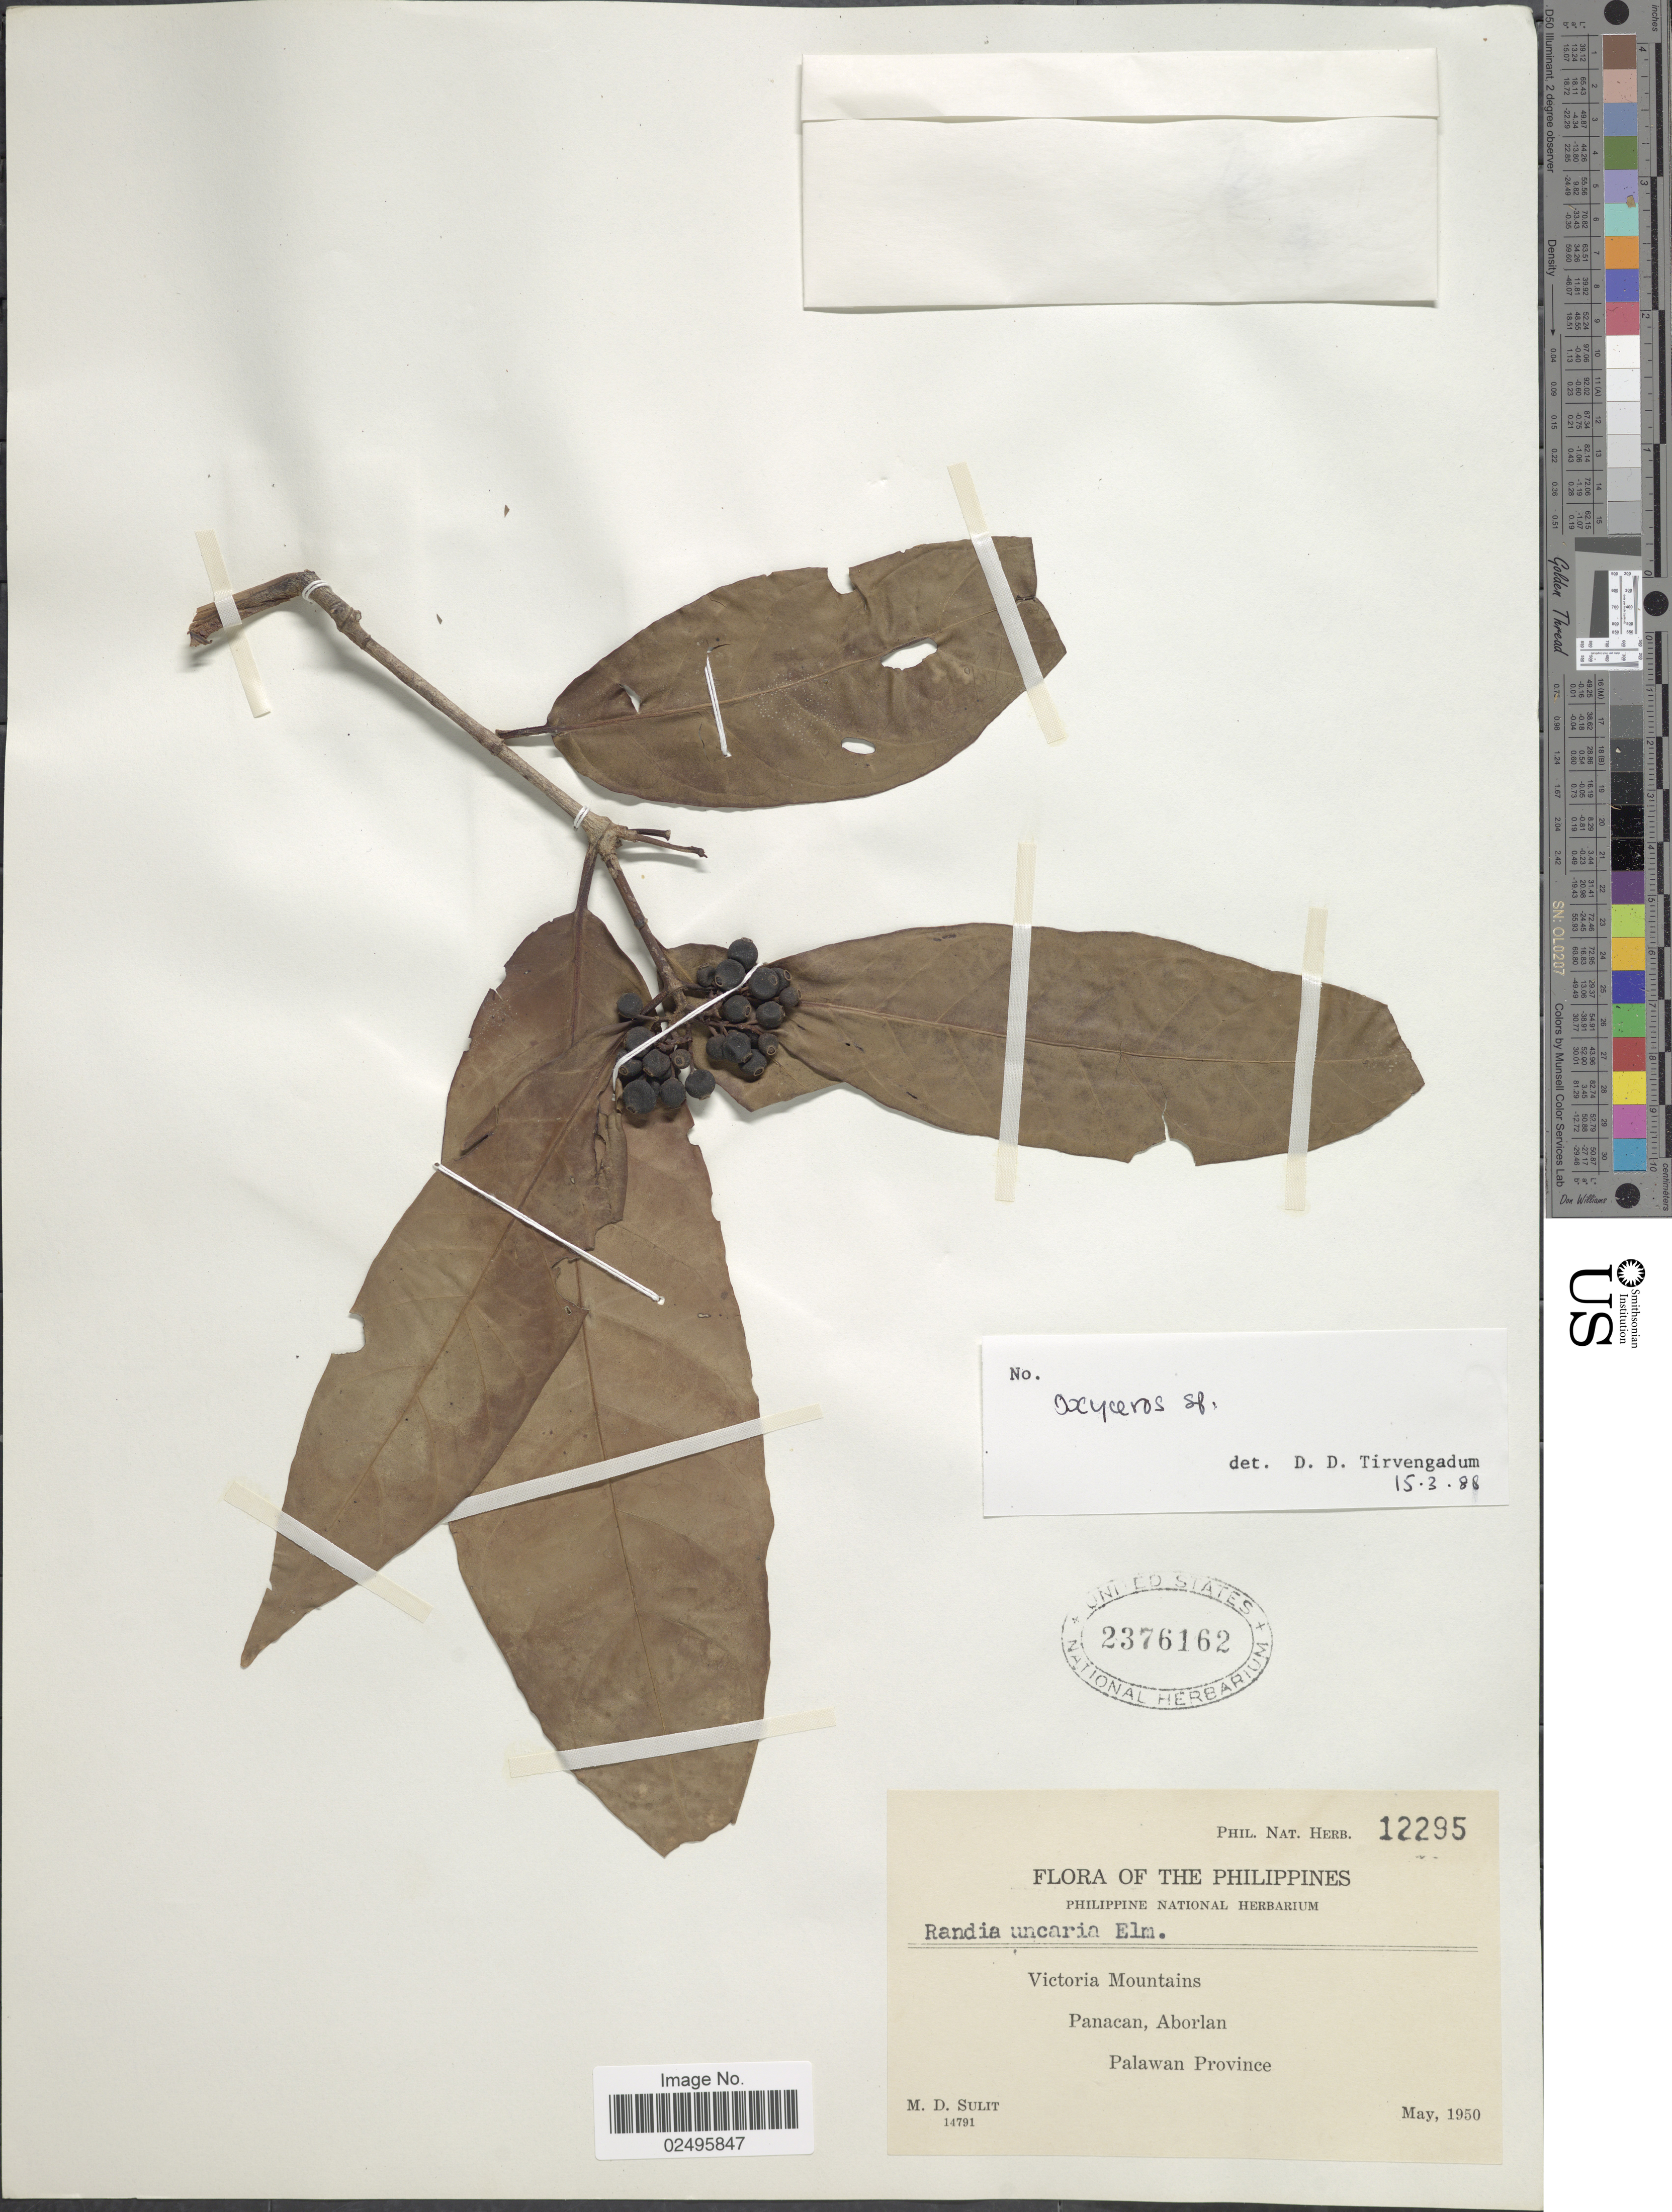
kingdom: Plantae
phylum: Tracheophyta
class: Magnoliopsida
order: Gentianales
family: Rubiaceae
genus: Oxyceros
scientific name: Oxyceros bispinosa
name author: (Griff.) Tirveng.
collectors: M. Sulit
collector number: Phil. Nat. Herb. 12295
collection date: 1950-05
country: Philippines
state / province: Mimaropa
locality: Victoria Mountains. Panacan, Aborlan. Palawan Province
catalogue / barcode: US 2376162